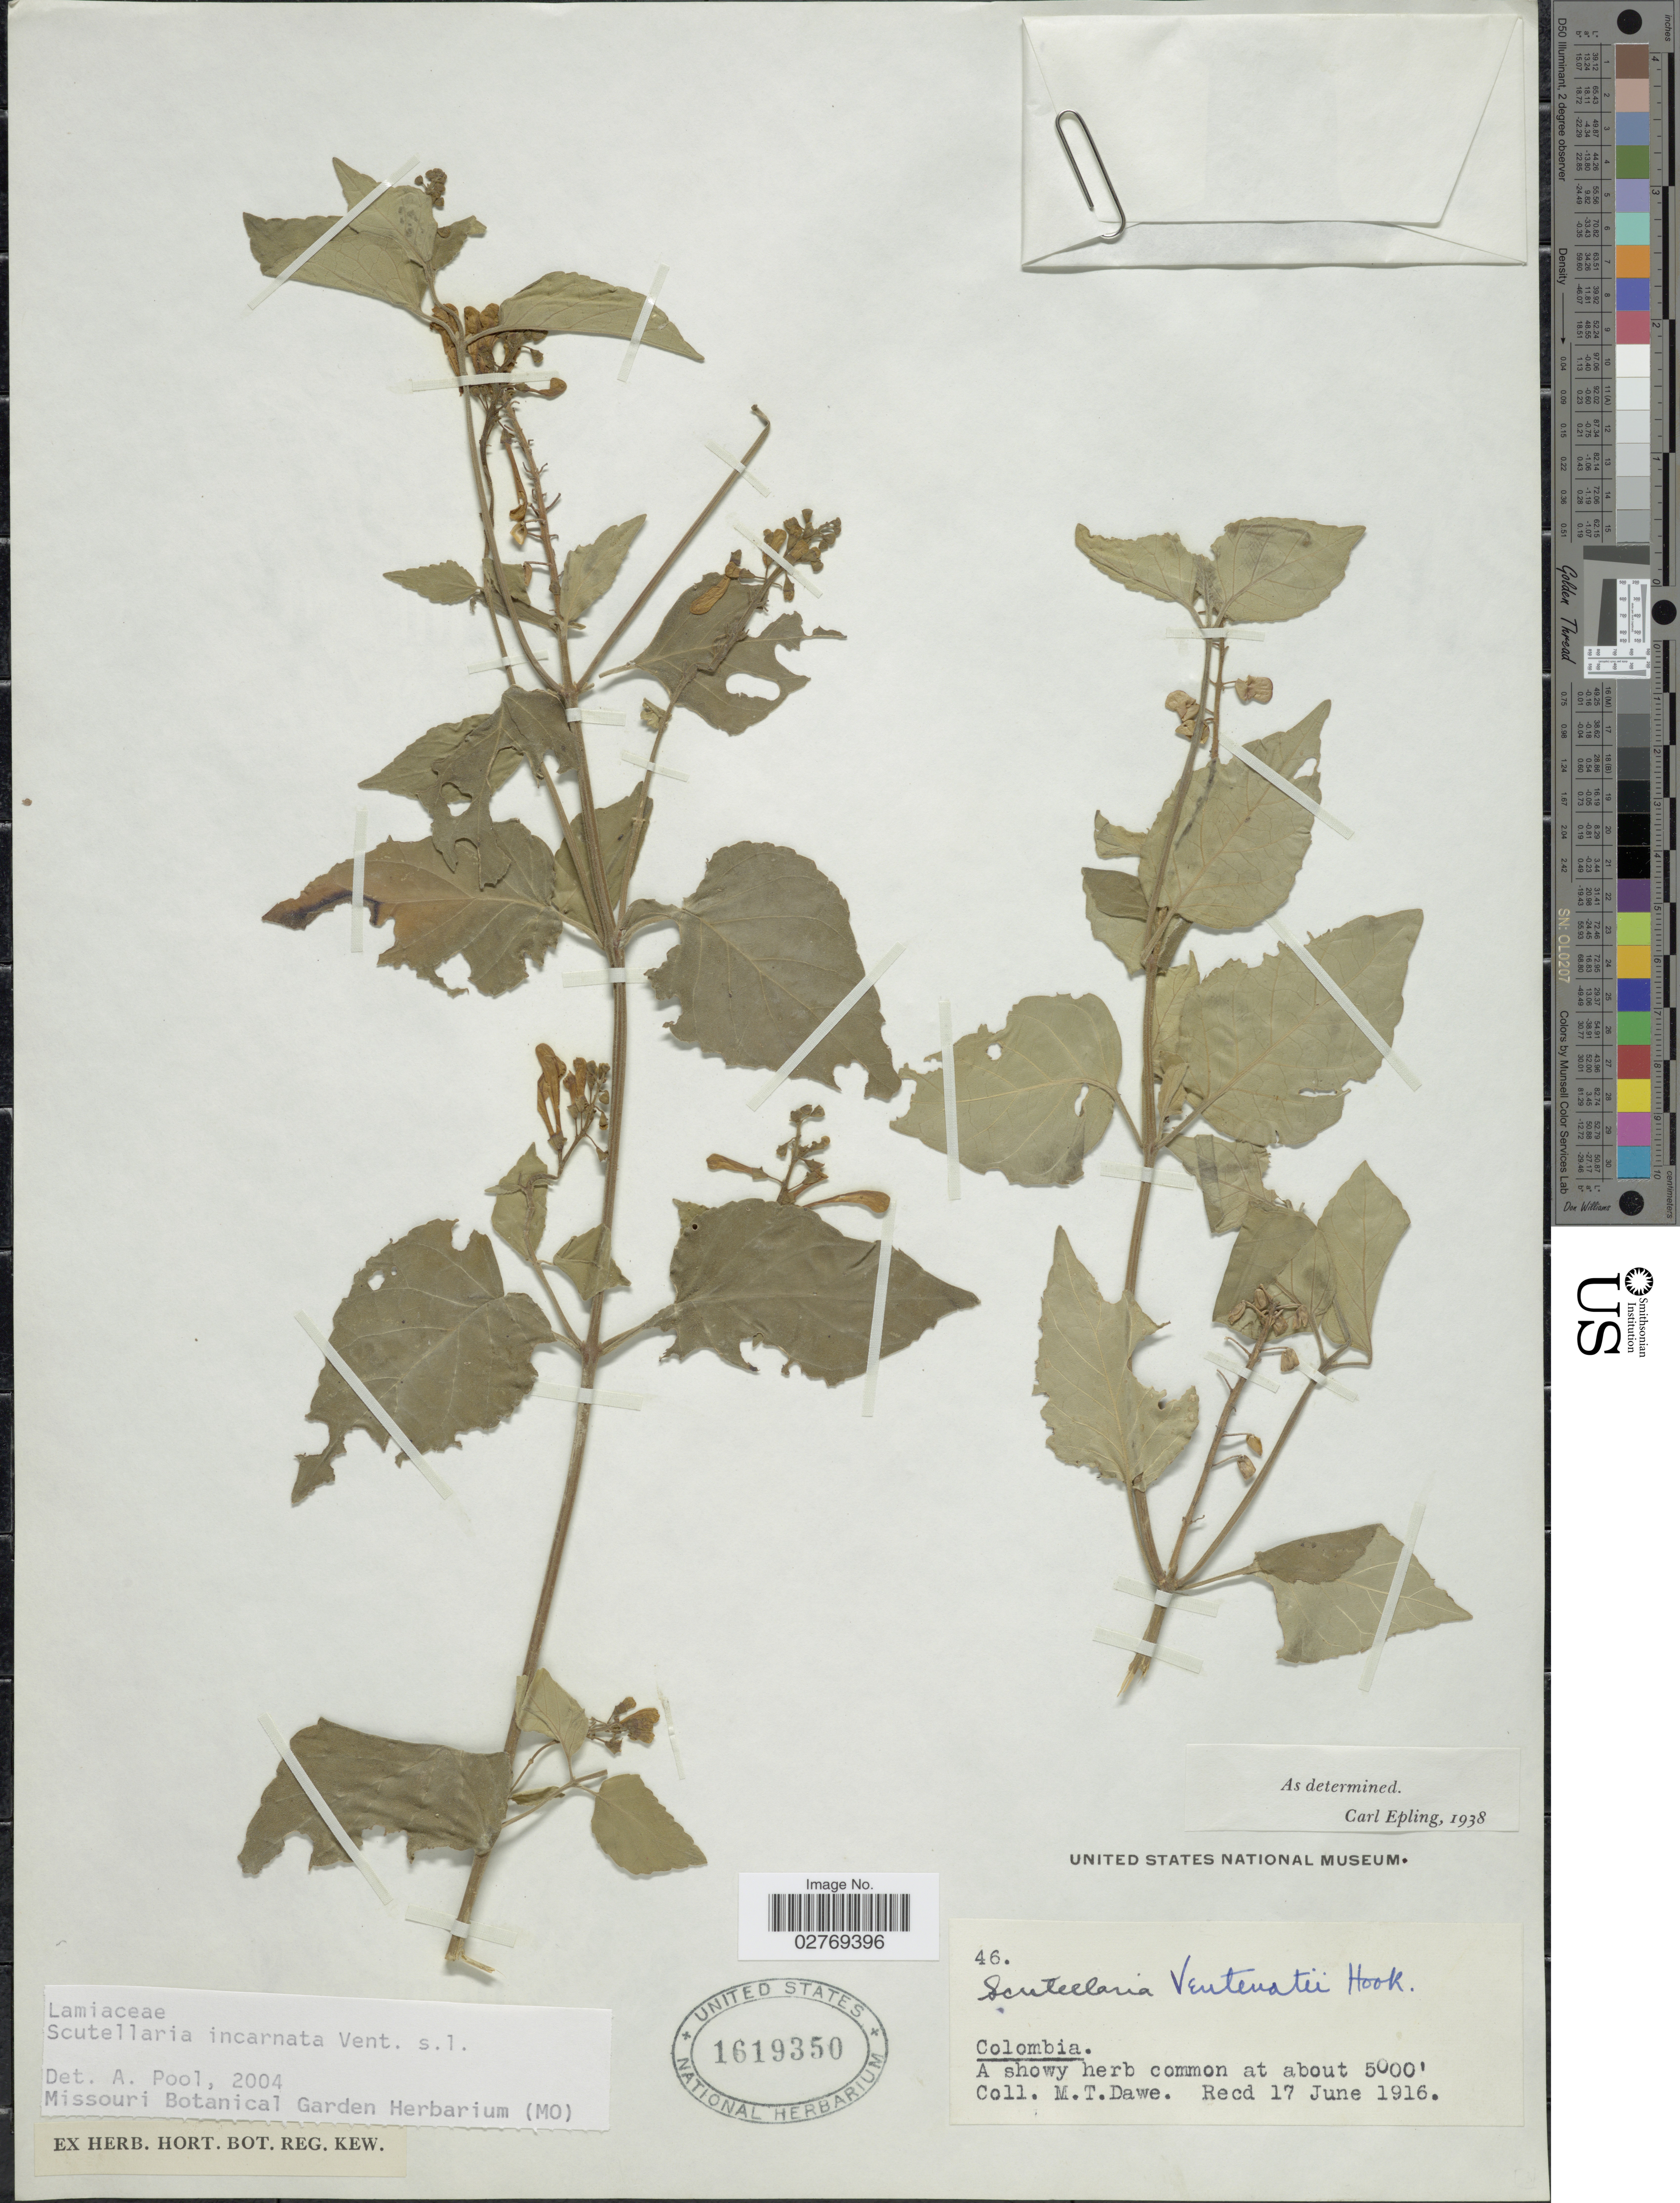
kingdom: Plantae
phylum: Tracheophyta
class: Magnoliopsida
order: Lamiales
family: Lamiaceae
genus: Scutellaria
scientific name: Scutellaria incarnata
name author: Vent.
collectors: M. T. Dawe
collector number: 46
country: Colombia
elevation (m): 1524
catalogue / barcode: US 1619350